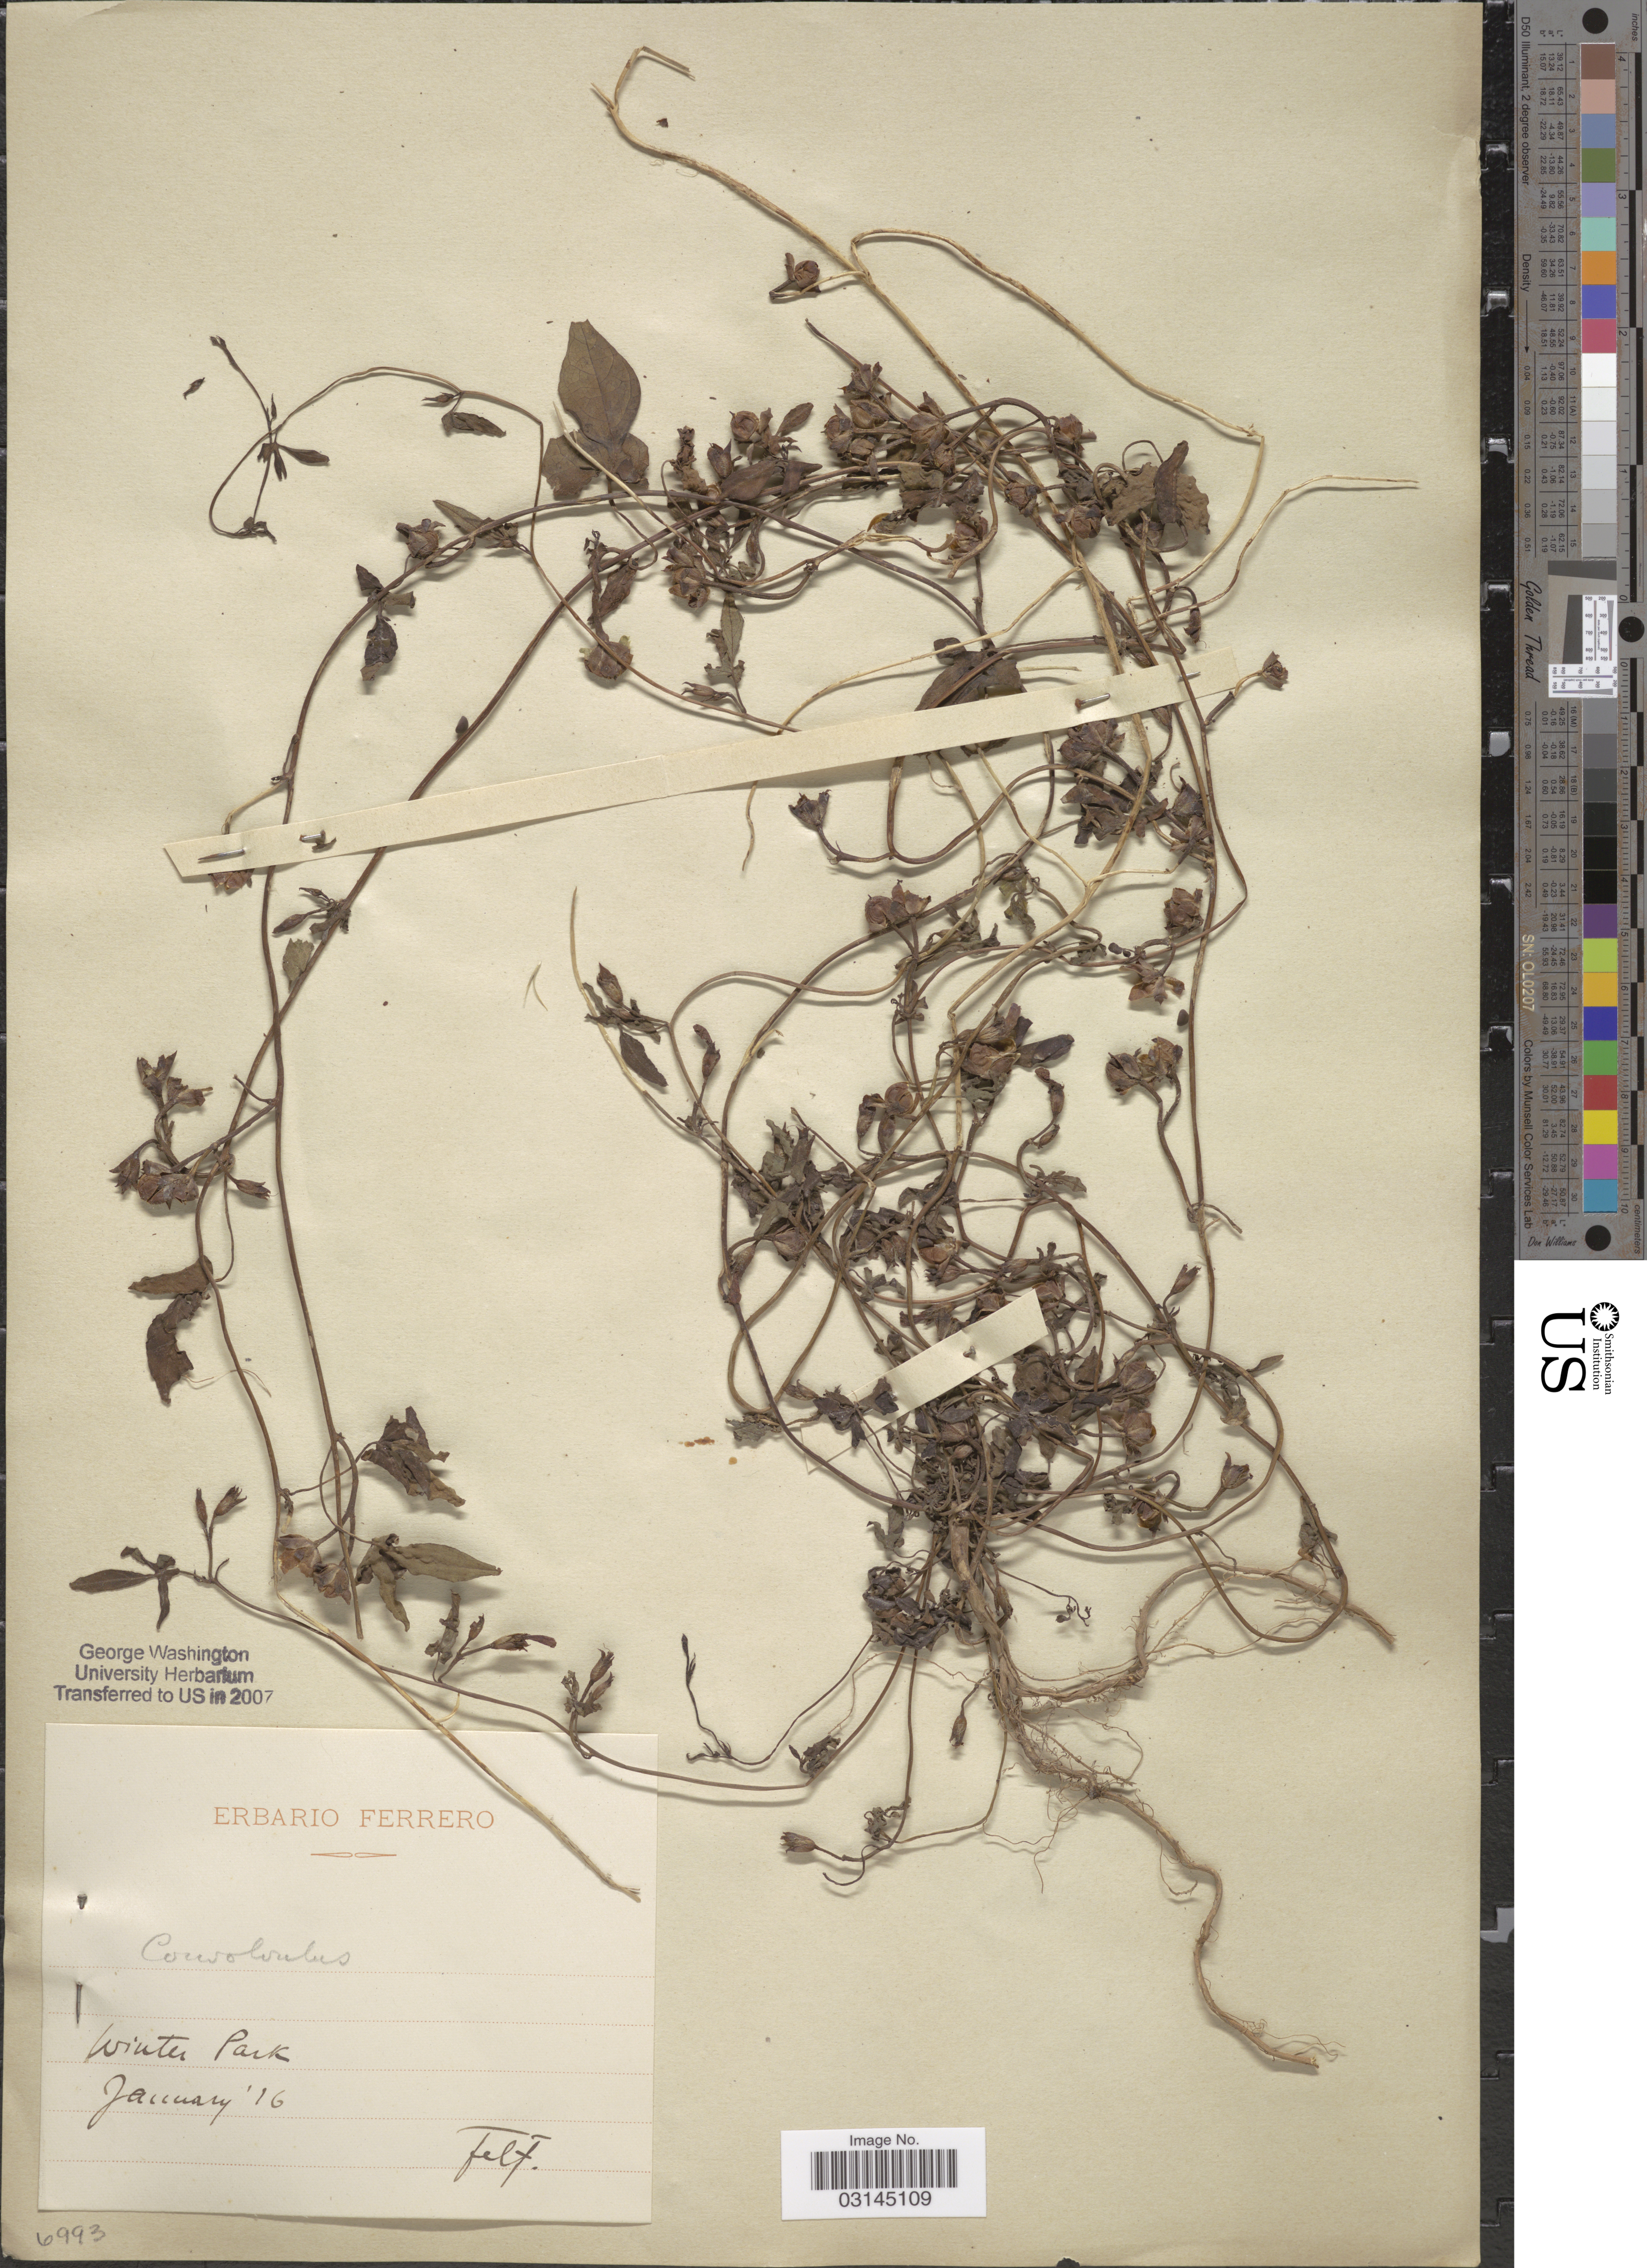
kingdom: Plantae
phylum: Tracheophyta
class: Magnoliopsida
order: Solanales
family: Convolvulaceae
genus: Convolvulus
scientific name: Convolvulus sp.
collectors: F. Ferrero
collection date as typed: Transcribed d/m/y: /1/16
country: United States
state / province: Florida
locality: Winter Park.